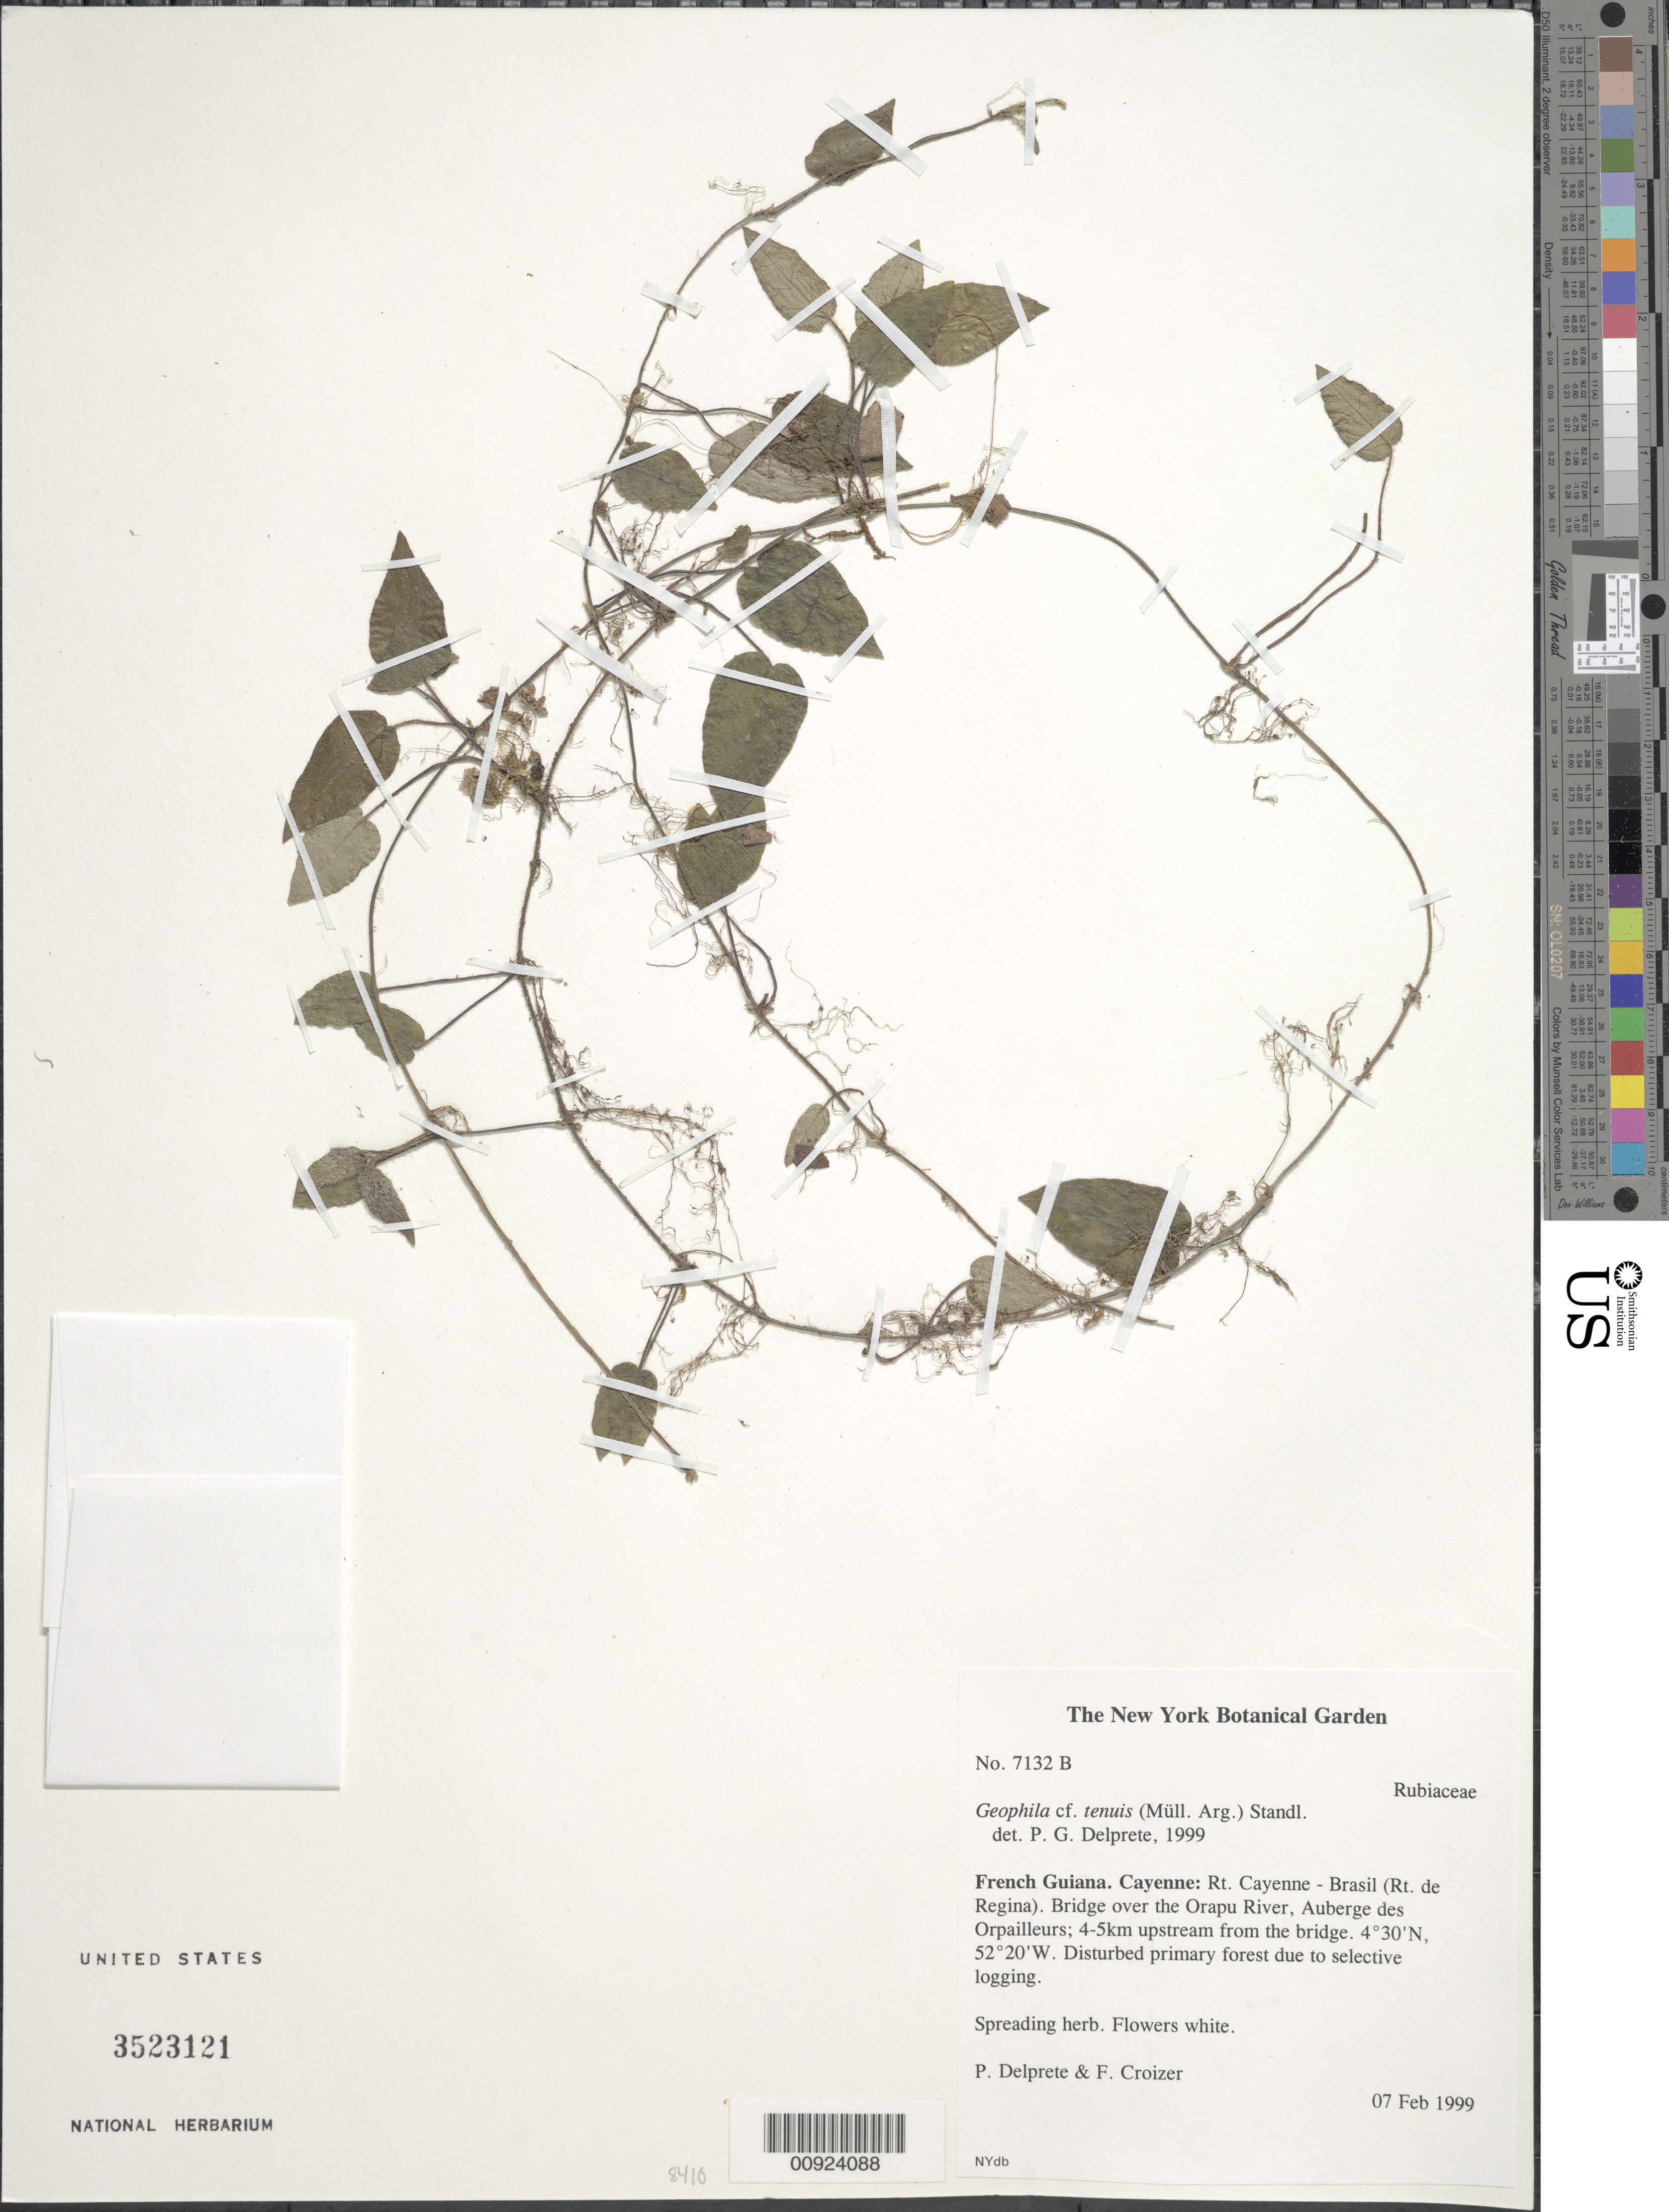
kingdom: Plantae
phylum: Tracheophyta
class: Magnoliopsida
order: Gentianales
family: Rubiaceae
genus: Geophila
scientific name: Geophila tenuis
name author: (Müll. Arg.) Standl.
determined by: Delprete, P. G., Herb. de Guyane Cay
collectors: P. G. Delprete & F. Crozier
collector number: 7132 B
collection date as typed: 7-Feb-99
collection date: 1999-02-07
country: French Guiana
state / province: Cayenne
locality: Rt. Cayenne - Brasil (Rt. de Regina). Bridge over the Orapu River, Auberge des Orpailleurs; 4-5km upstream from the bridge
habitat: Disturbed primary forest due to selective logging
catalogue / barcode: US 3523121